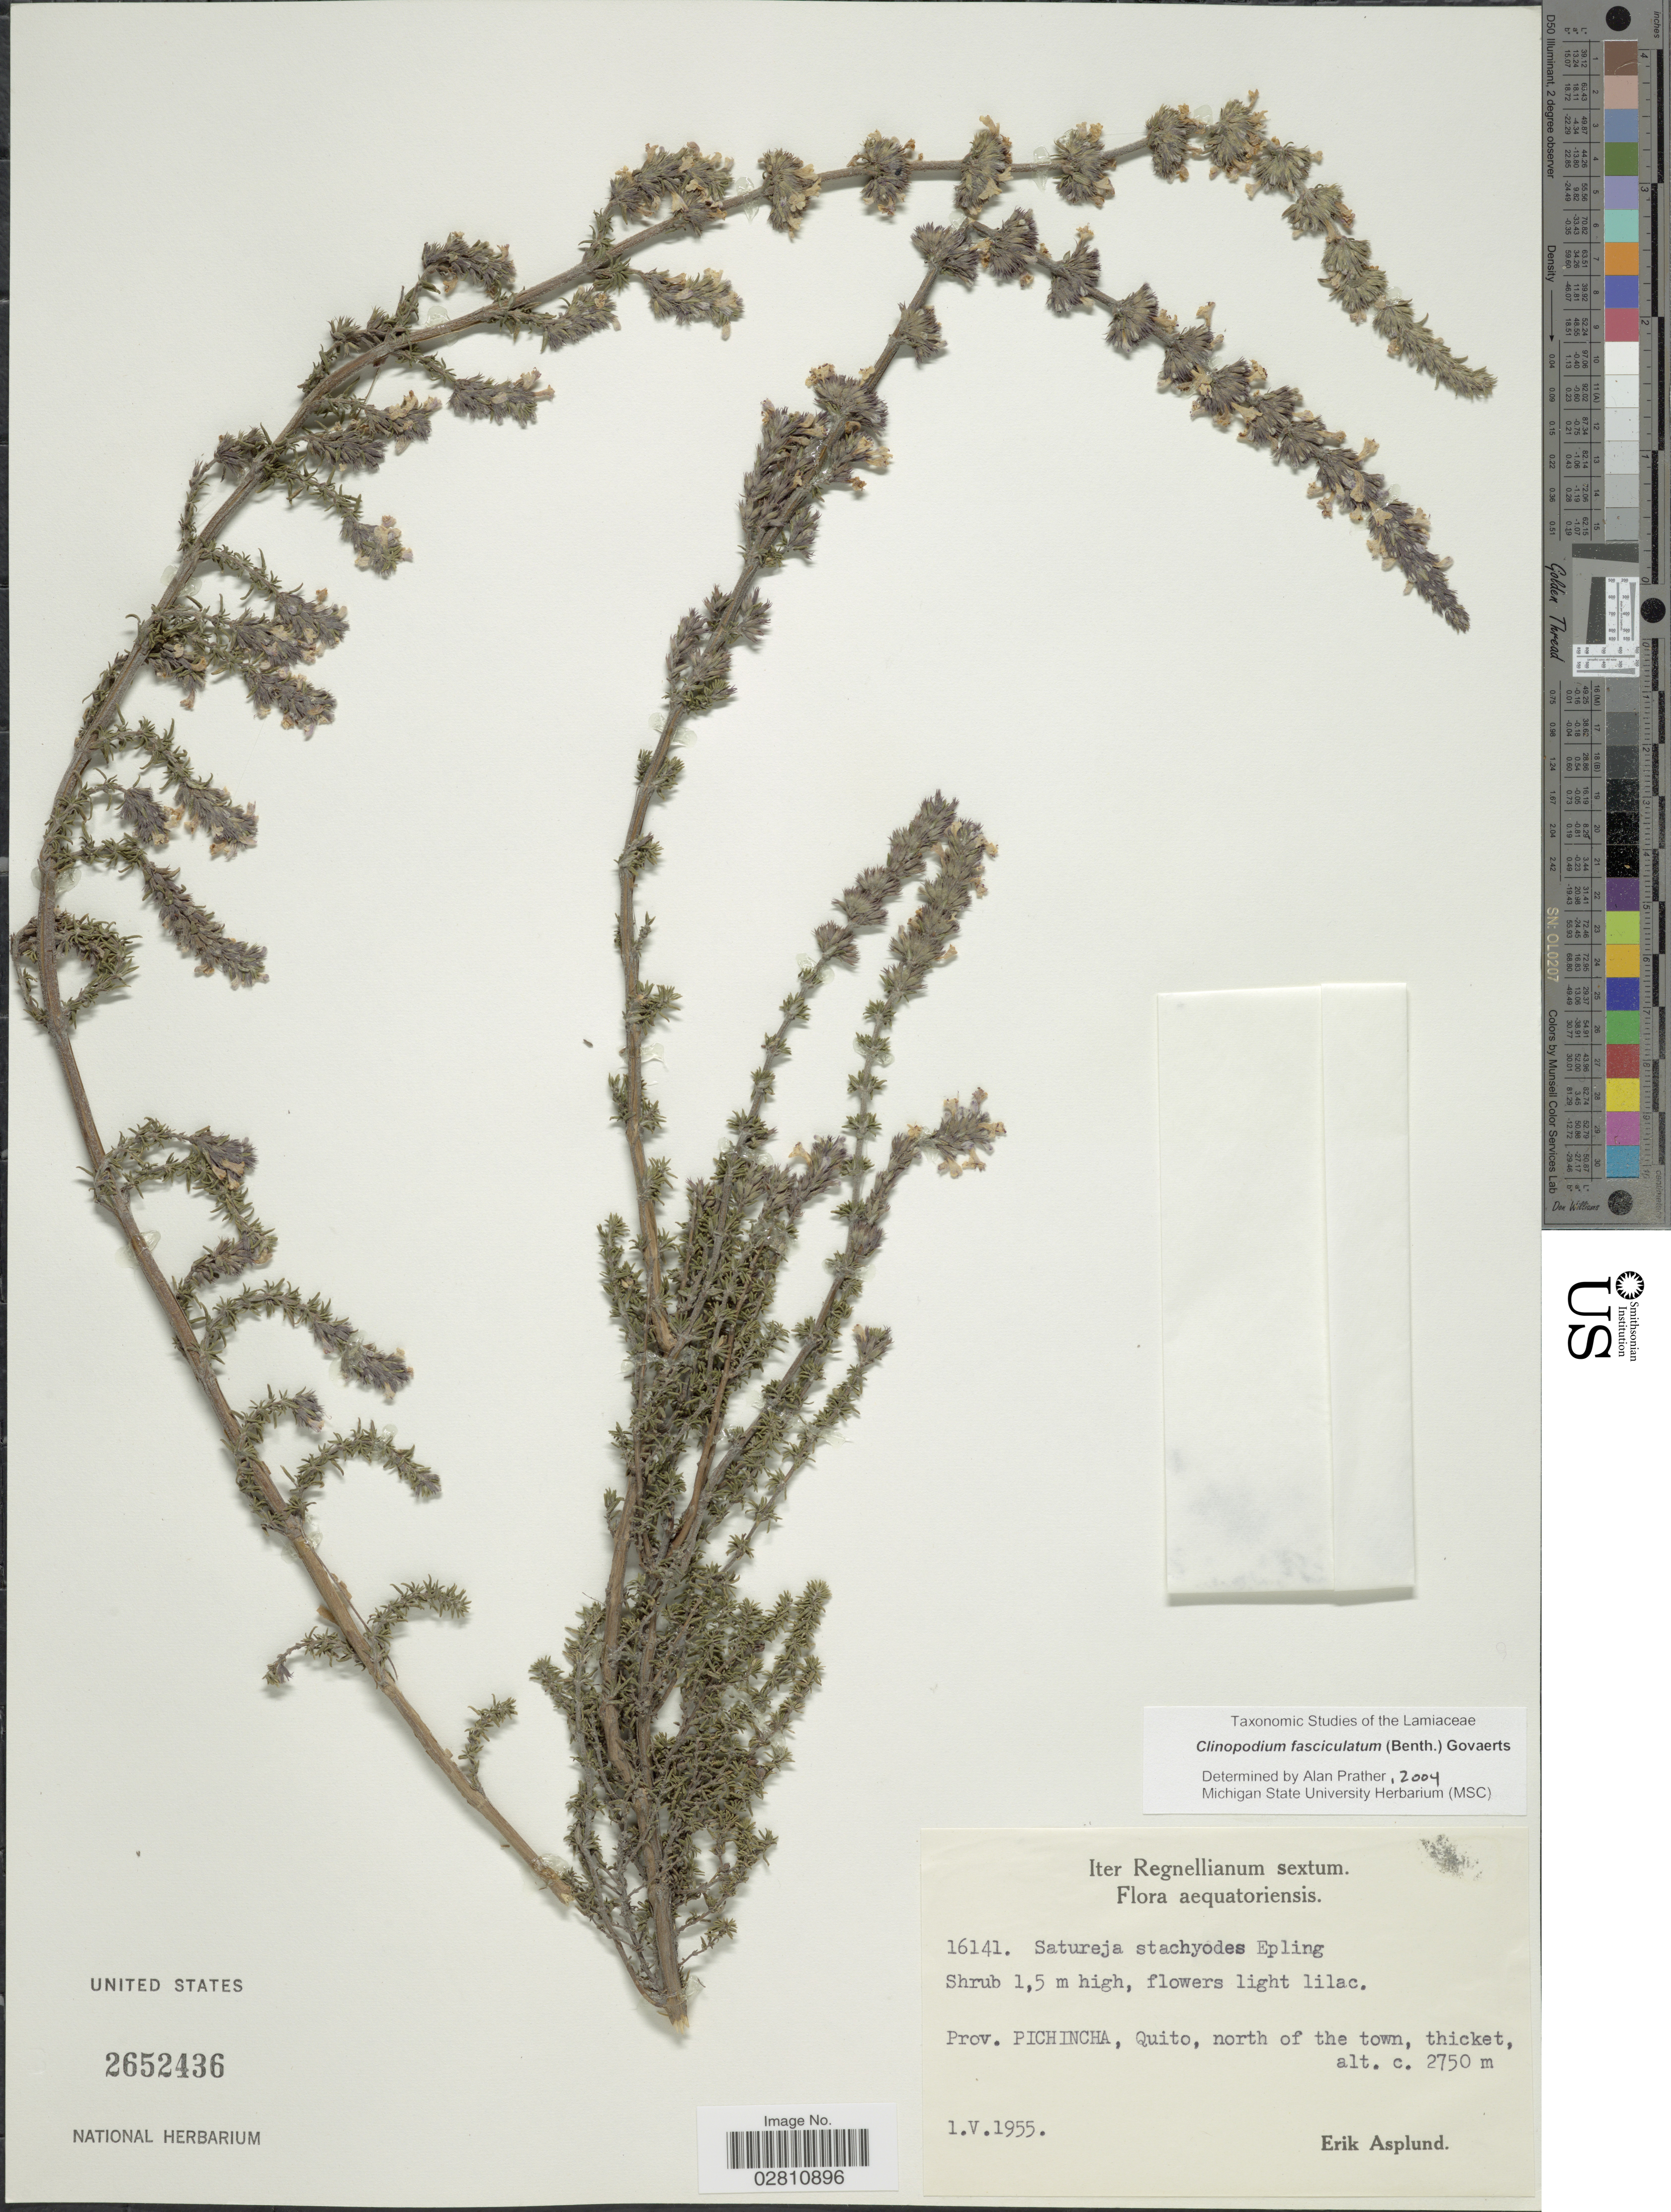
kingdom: Plantae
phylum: Tracheophyta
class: Magnoliopsida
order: Lamiales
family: Lamiaceae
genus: Clinopodium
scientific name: Clinopodium fasciculatum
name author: (Benth.) Govaerts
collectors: E. Asplund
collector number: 16141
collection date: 1955-05-01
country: Ecuador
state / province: Pichincha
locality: Prov. Pichincha, Quito, north of the town.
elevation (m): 2750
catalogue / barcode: US 2652436